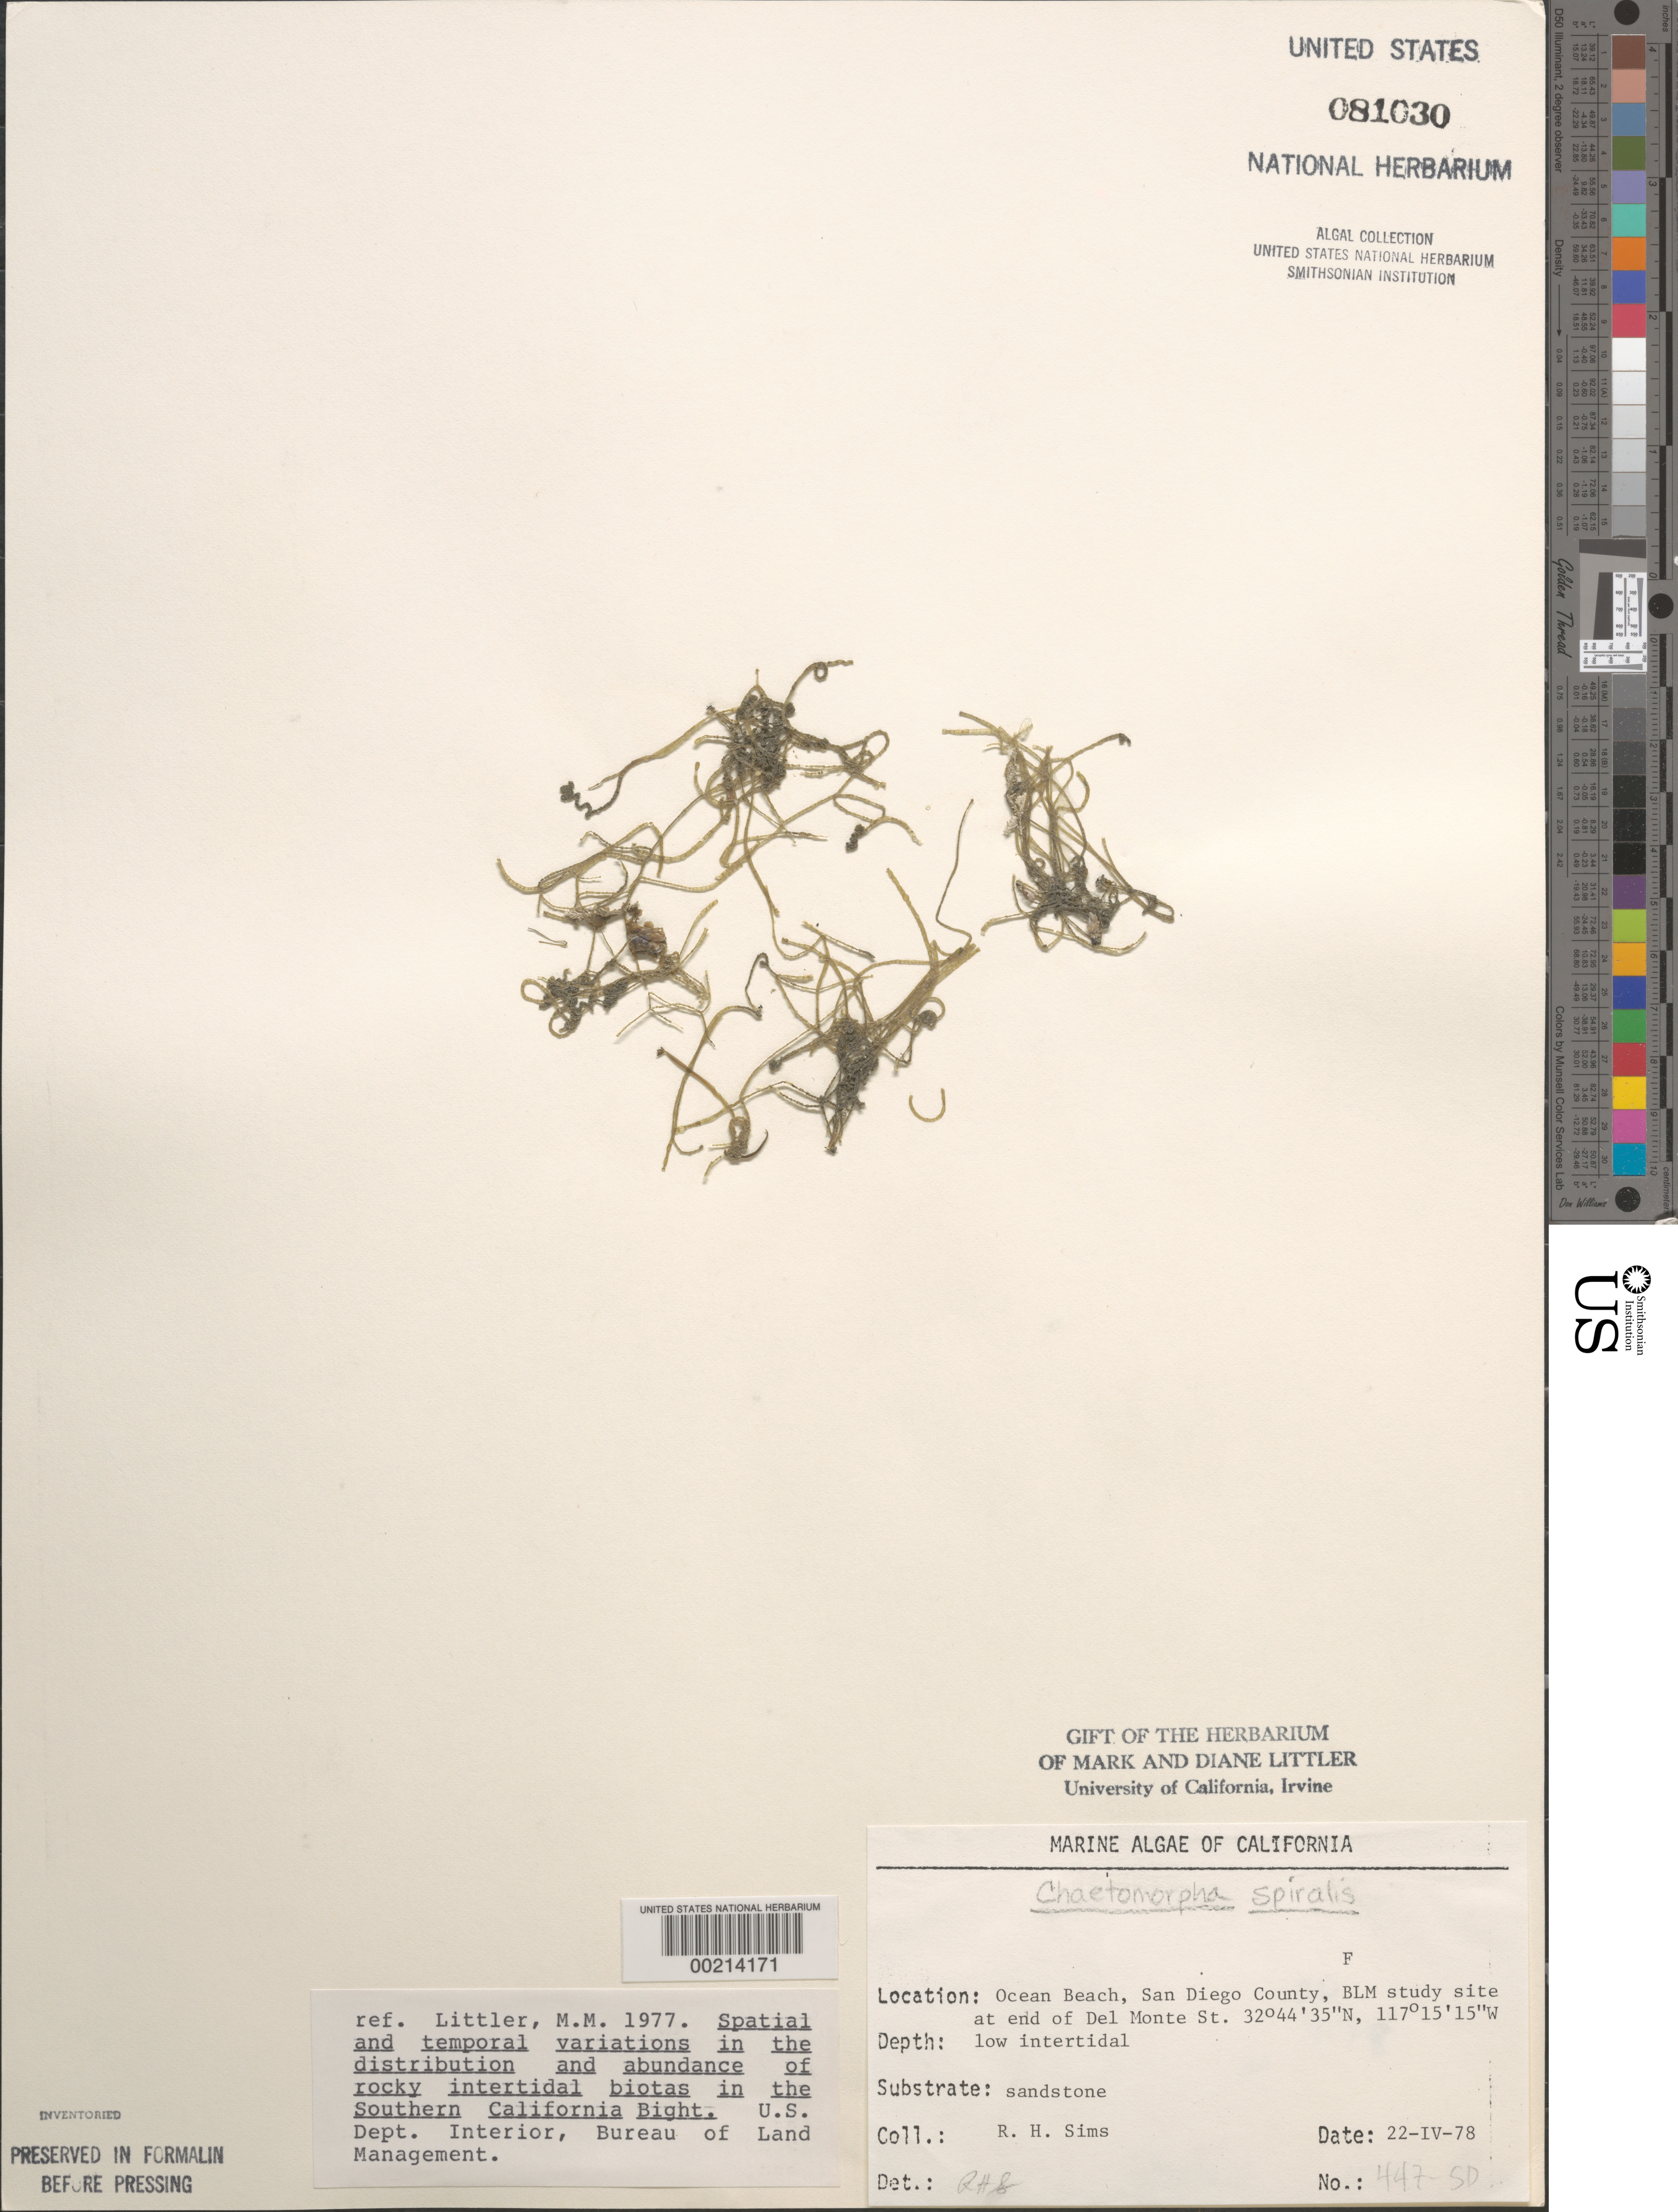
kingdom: Plantae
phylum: Chlorophyta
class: Ulvophyceae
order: Cladophorales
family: Cladophoraceae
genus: Chaetomorpha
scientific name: Chaetomorpha spiralis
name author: Okamura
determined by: Sims, Robert H.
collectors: R. H. Sims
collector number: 447-SD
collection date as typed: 22 Apr 1978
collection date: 1978-04-22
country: United States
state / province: California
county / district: San Diego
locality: End of Del Monte Street, Ocean Beach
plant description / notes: BLM-SOCALBIGHT Rocky Intertidal Survey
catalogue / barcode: US 81030